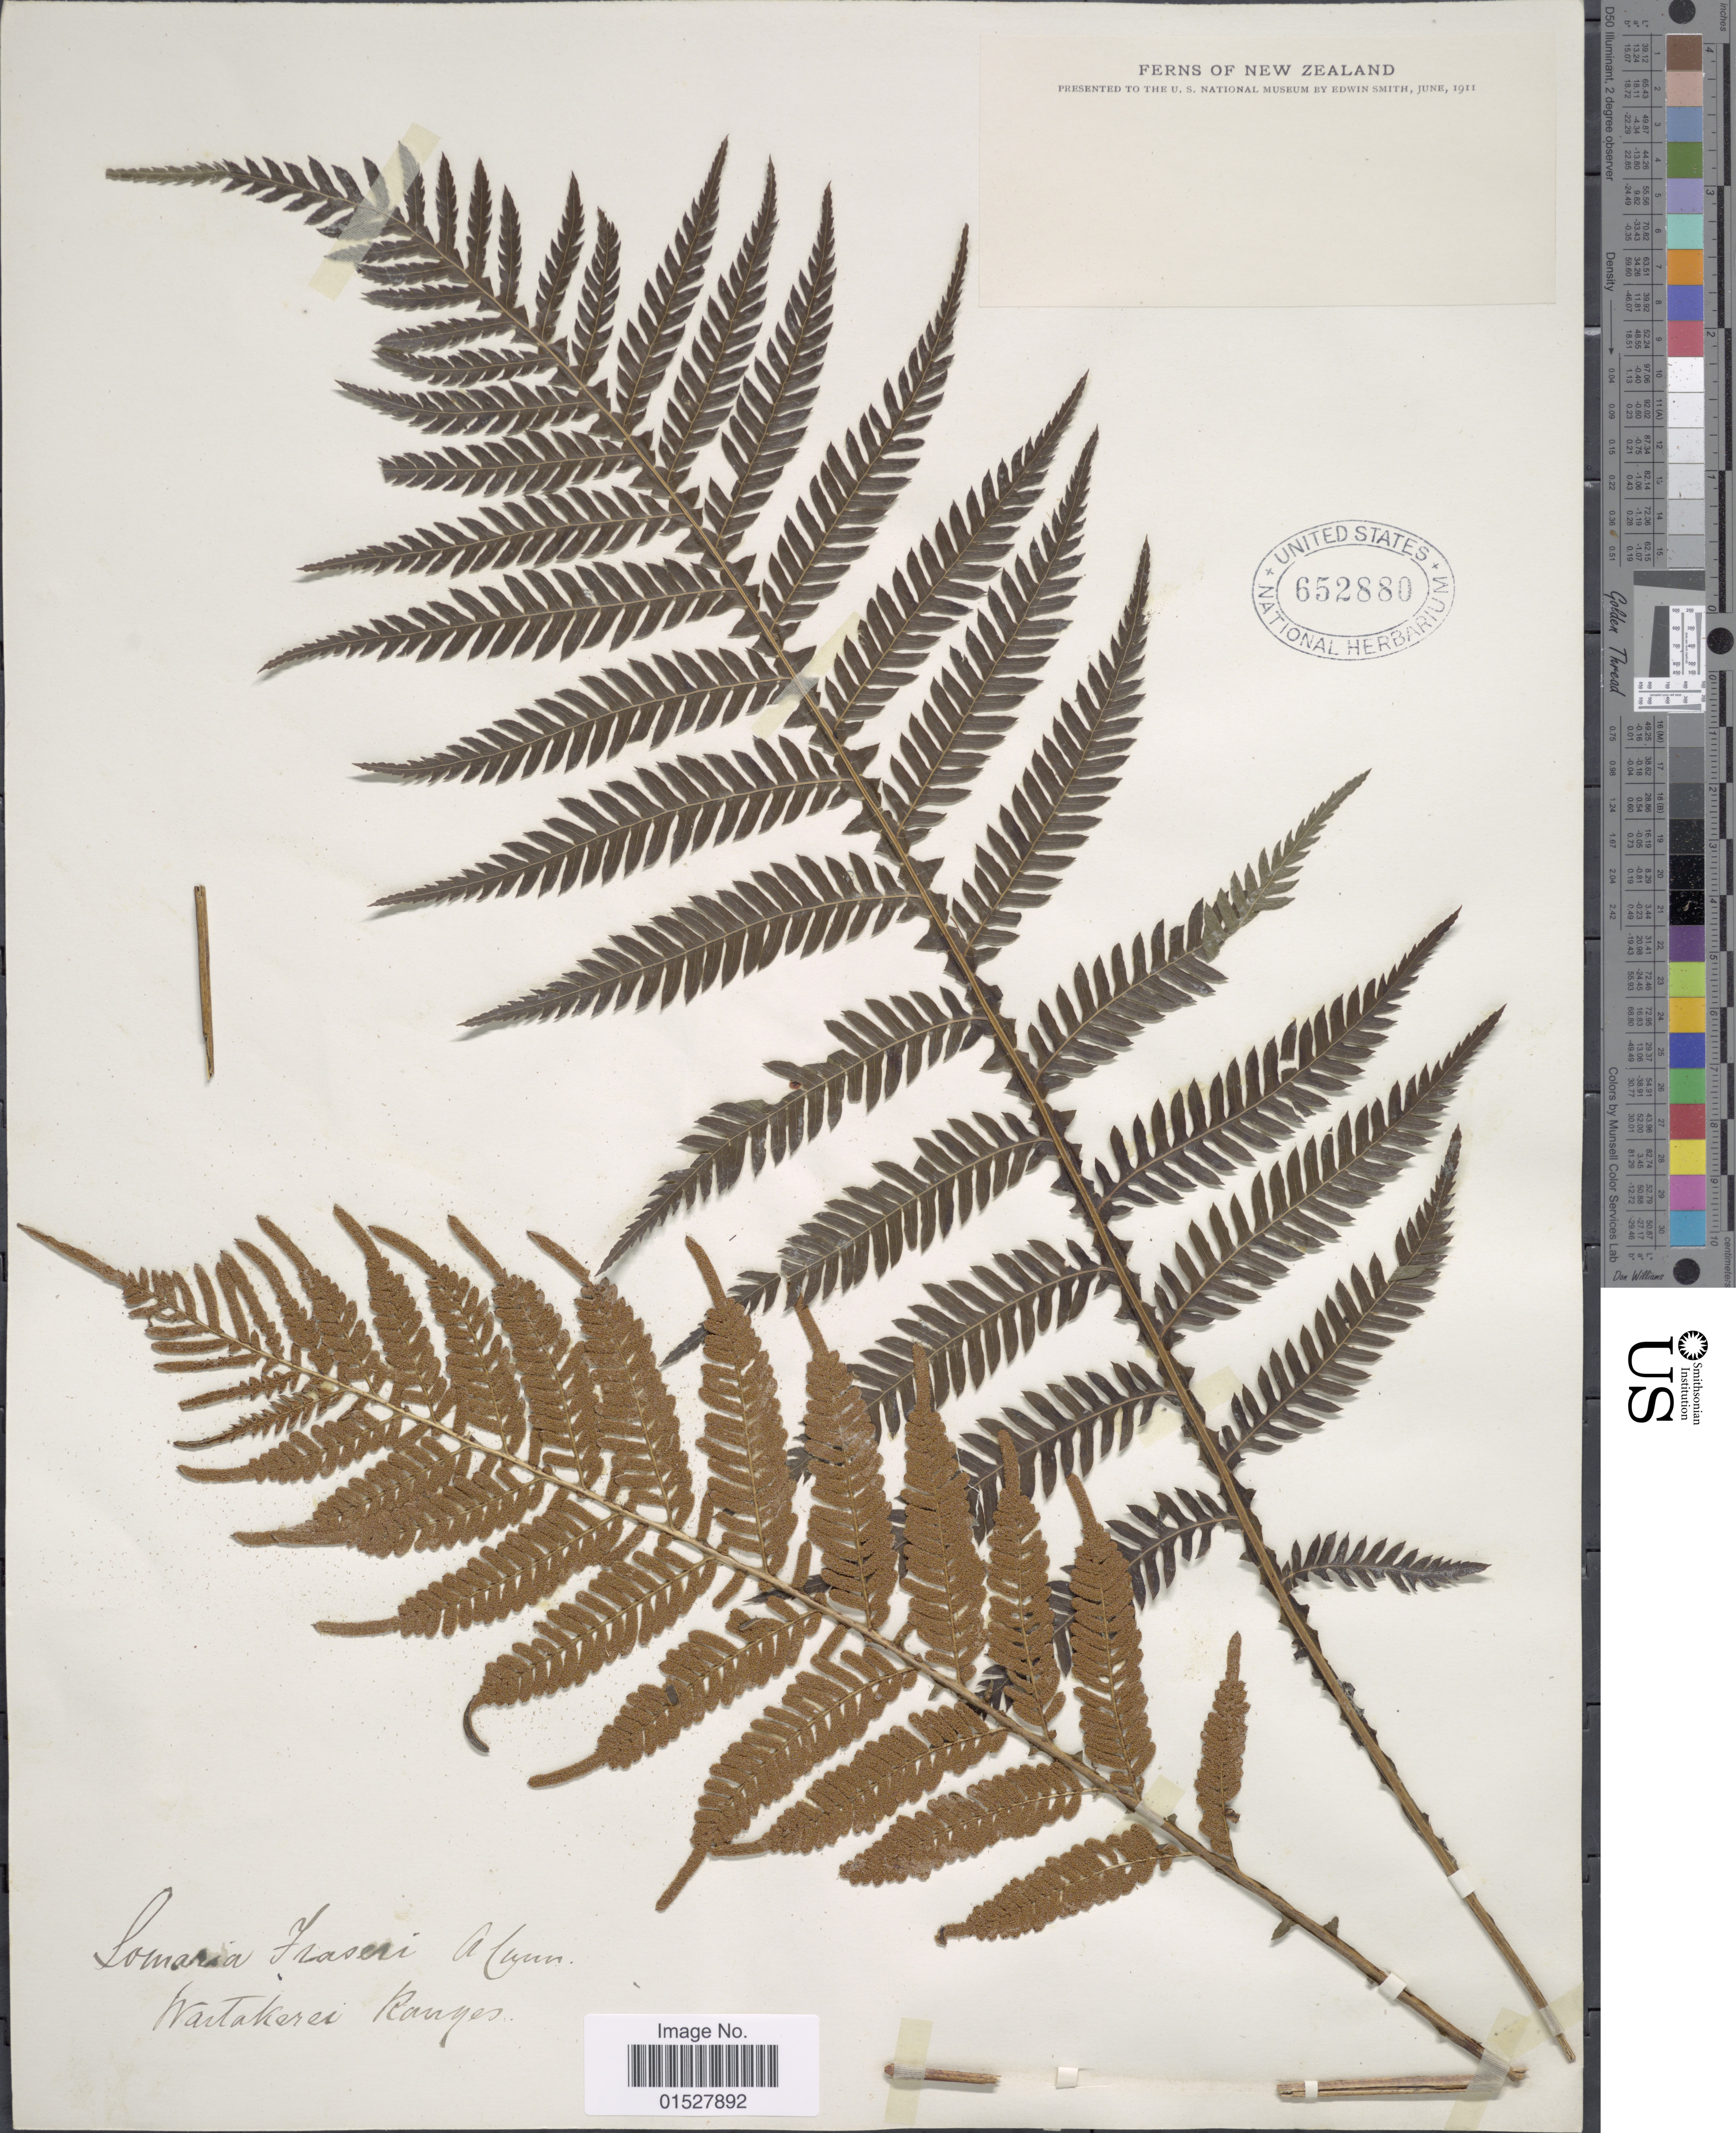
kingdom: Plantae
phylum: Tracheophyta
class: Polypodiopsida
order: Polypodiales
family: Blechnaceae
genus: Blechnum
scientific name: Blechnum fraseri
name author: (A. Cunn.) Luerss.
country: New Zealand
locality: Waitakerei Ranges.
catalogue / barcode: US 652880